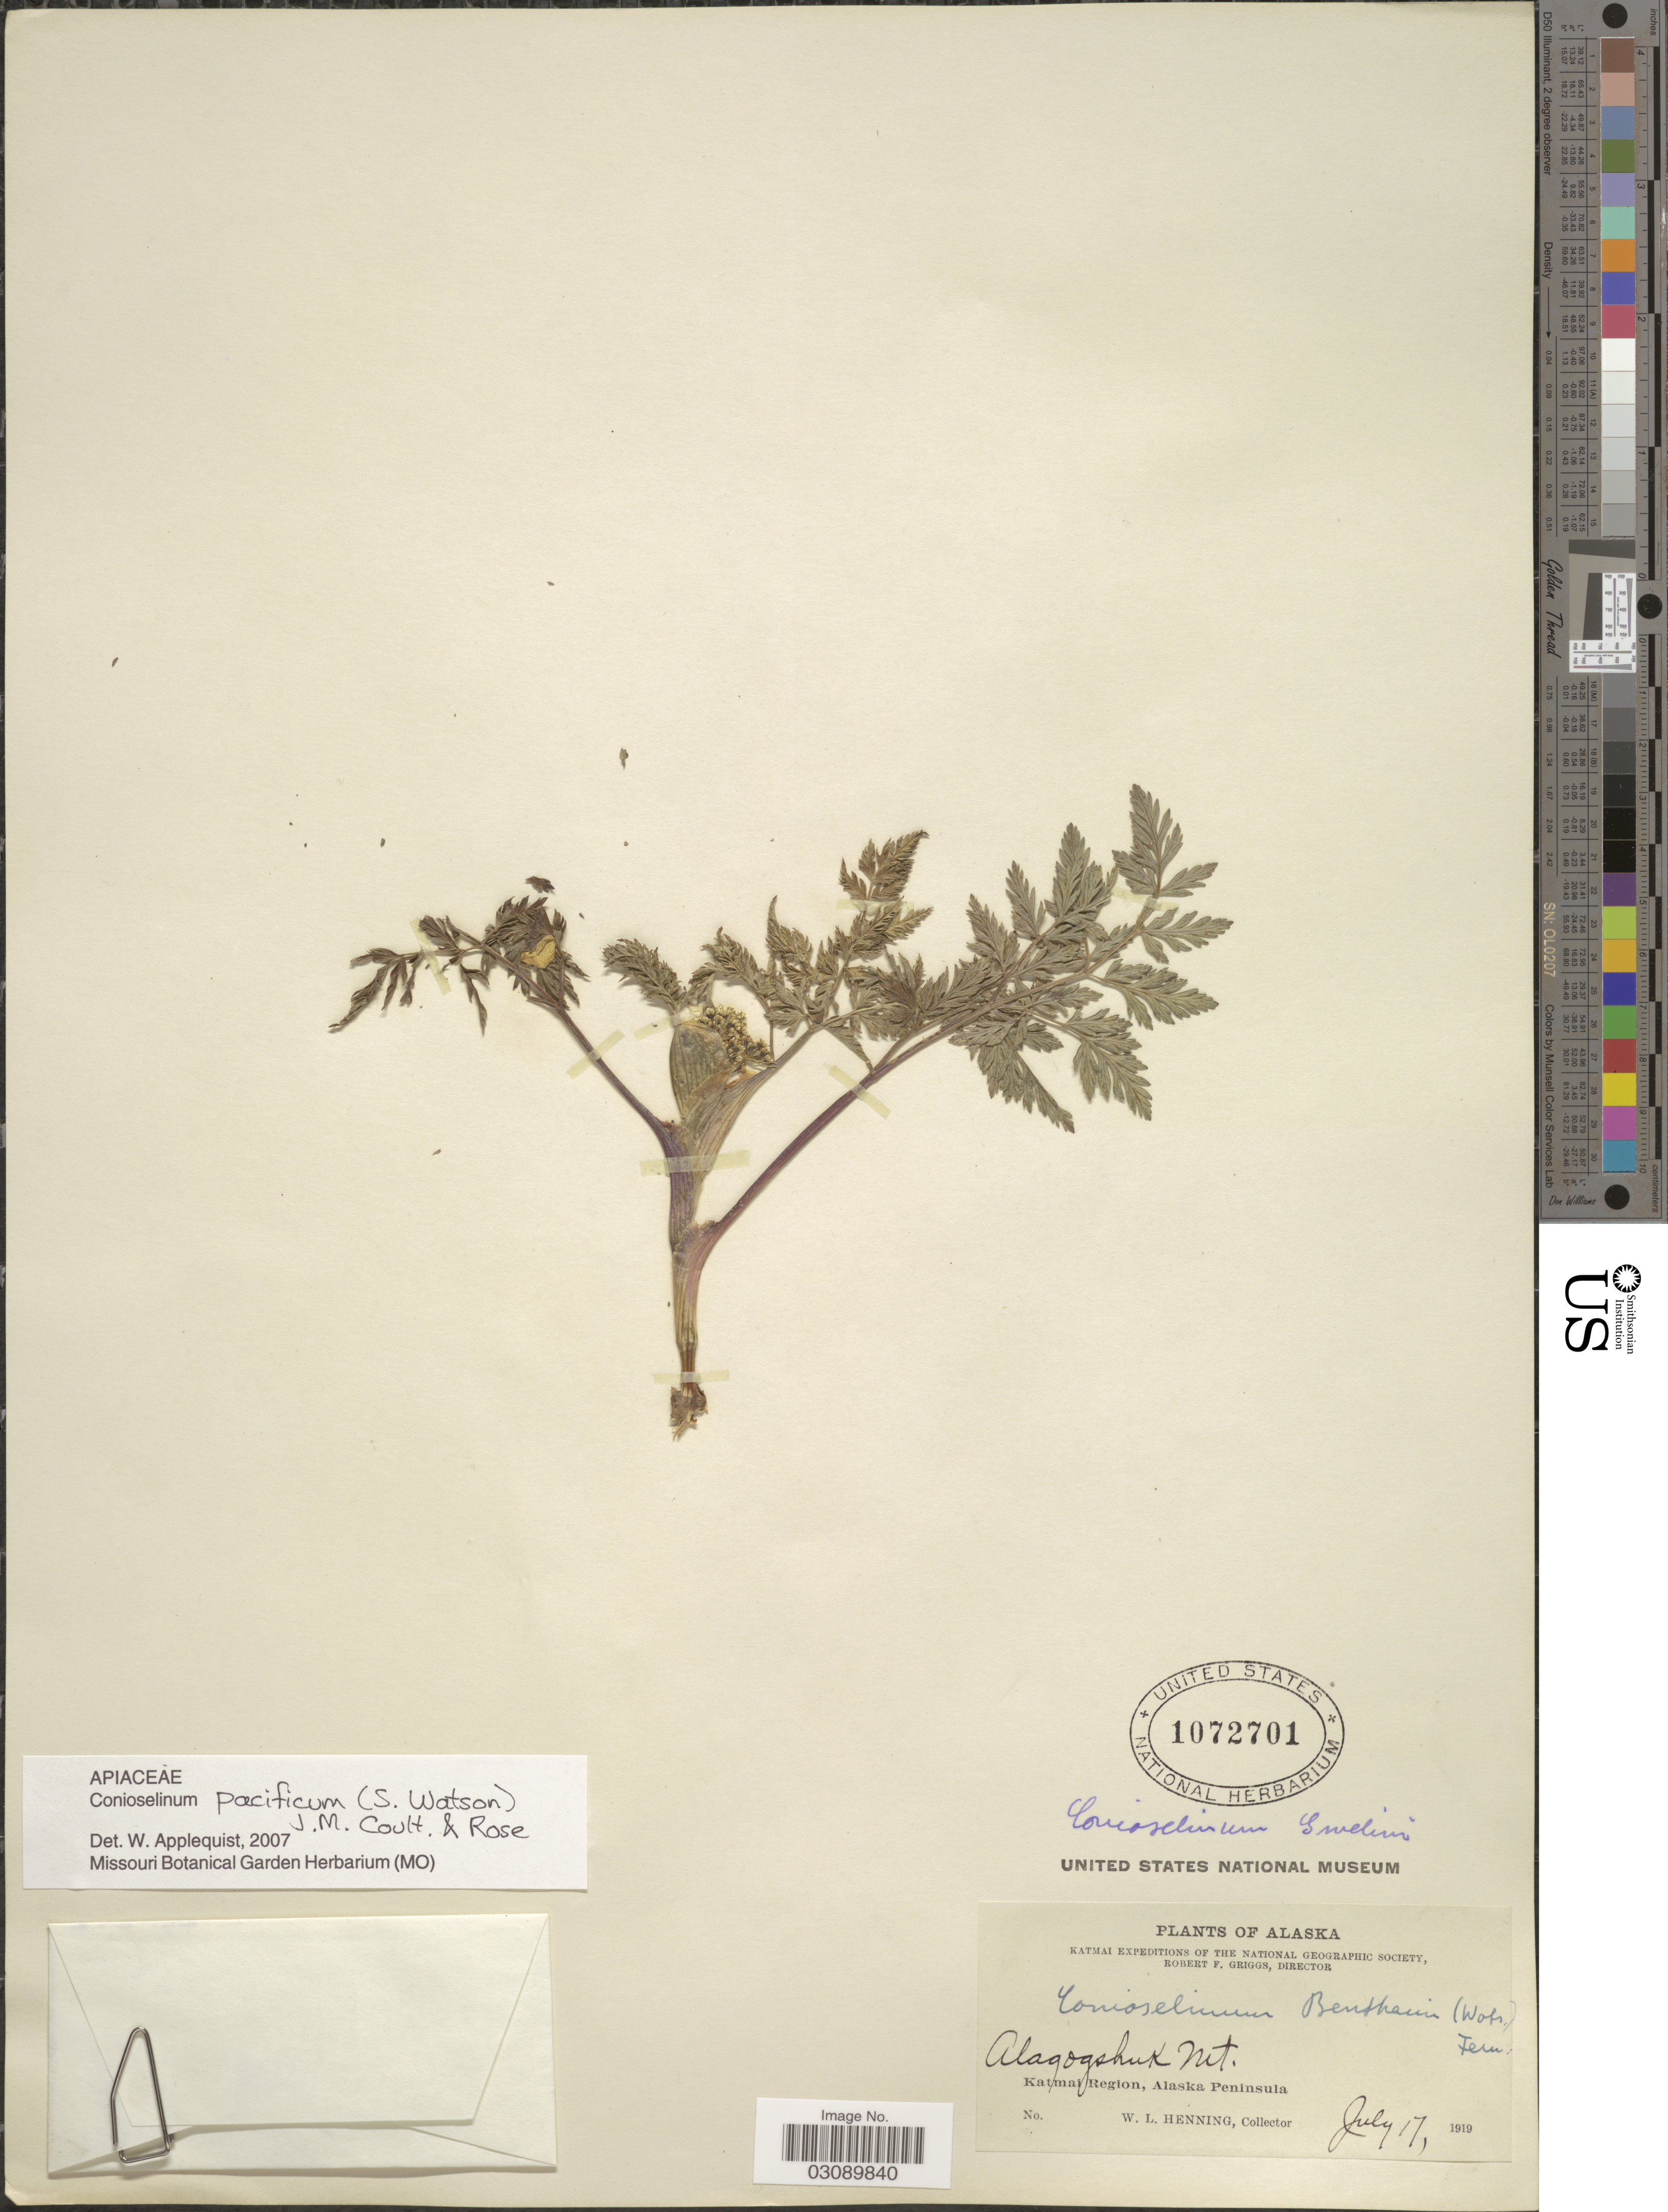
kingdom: Plantae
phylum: Tracheophyta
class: Magnoliopsida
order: Apiales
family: Apiaceae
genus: Conioselinum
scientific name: Conioselinum pacificum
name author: (S. Watson) J.M. Coult. & Rose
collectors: W. Henning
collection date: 1919-07-17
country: United States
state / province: Alaska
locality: Alagogshuk Mt. Katmai Region, Alaska Peninsula.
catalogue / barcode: US 1072701